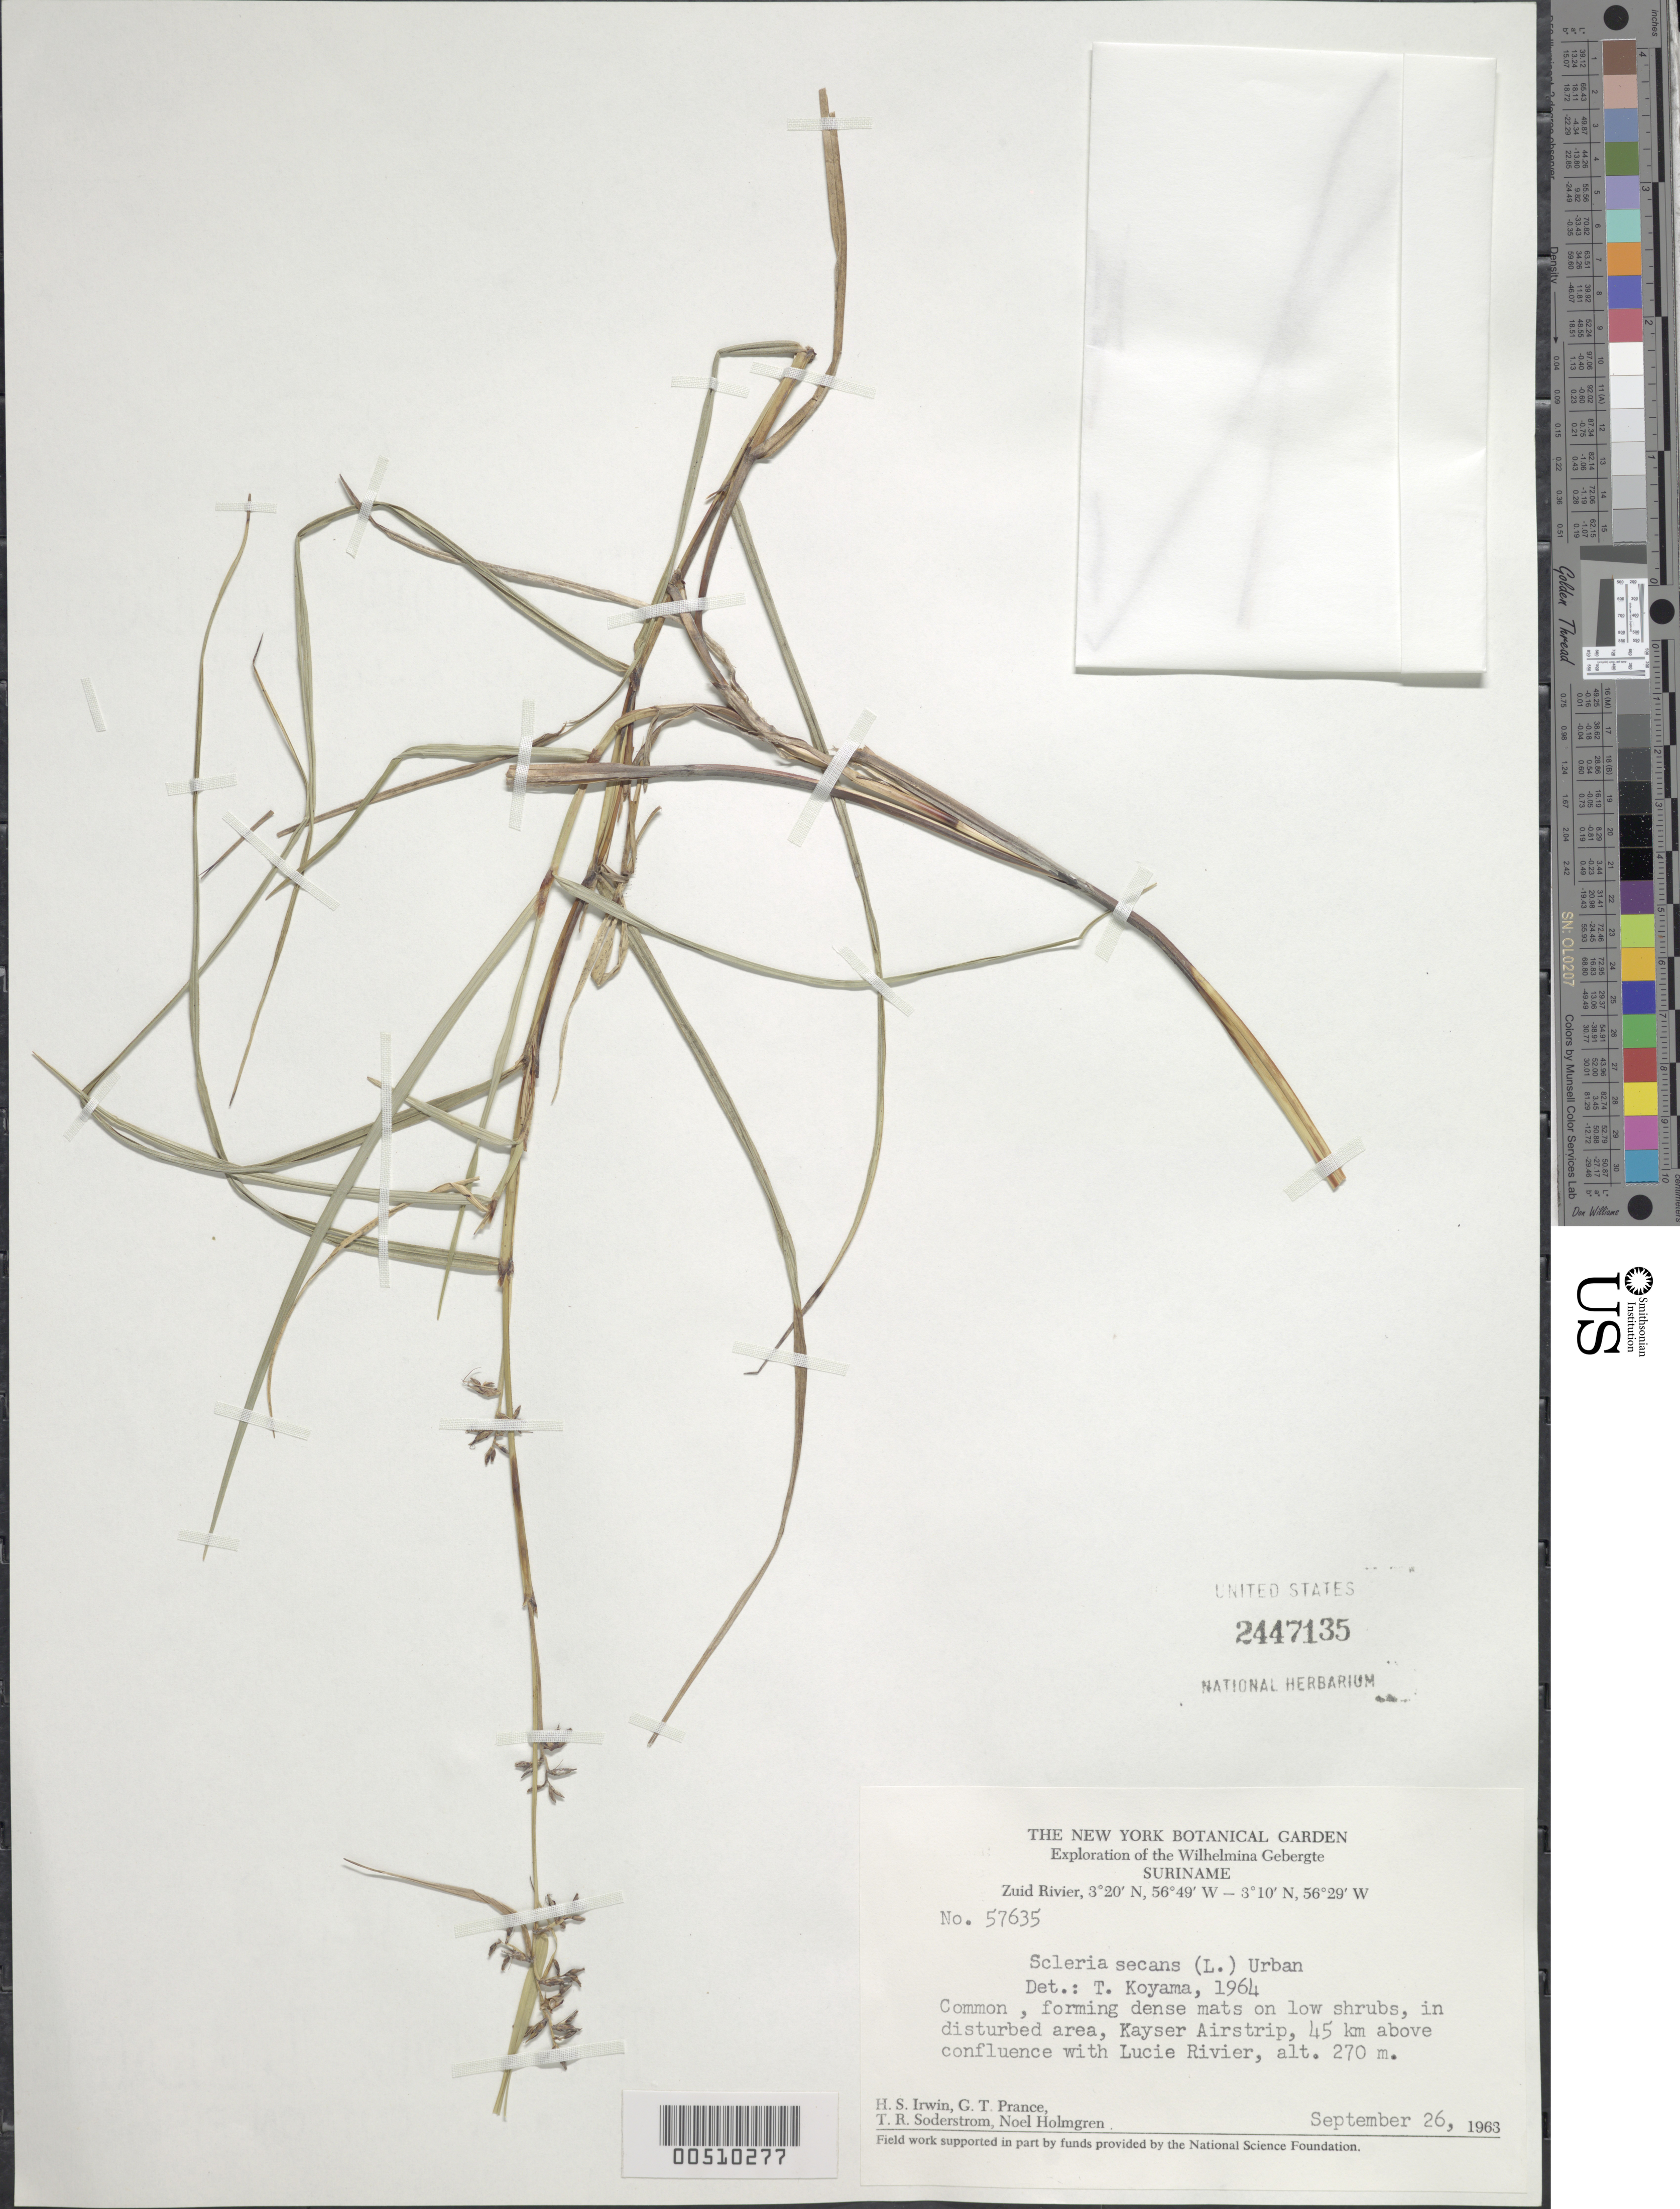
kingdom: Plantae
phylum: Tracheophyta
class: Liliopsida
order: Poales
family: Cyperaceae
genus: Scleria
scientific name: Scleria secans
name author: (L.) Urb.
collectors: H. Irwin, G. T. Prance, T. R. Soderstrom & N. H. Holmgren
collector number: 57635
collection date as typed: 26 Sep 1963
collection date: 1963-09-26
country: Suriname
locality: Zuid River; Kayser Airstrip, 45 km above confluence with Lucie Rivier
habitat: forming dense mats on low shrubs in disturbed area.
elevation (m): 270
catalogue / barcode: US 2447135